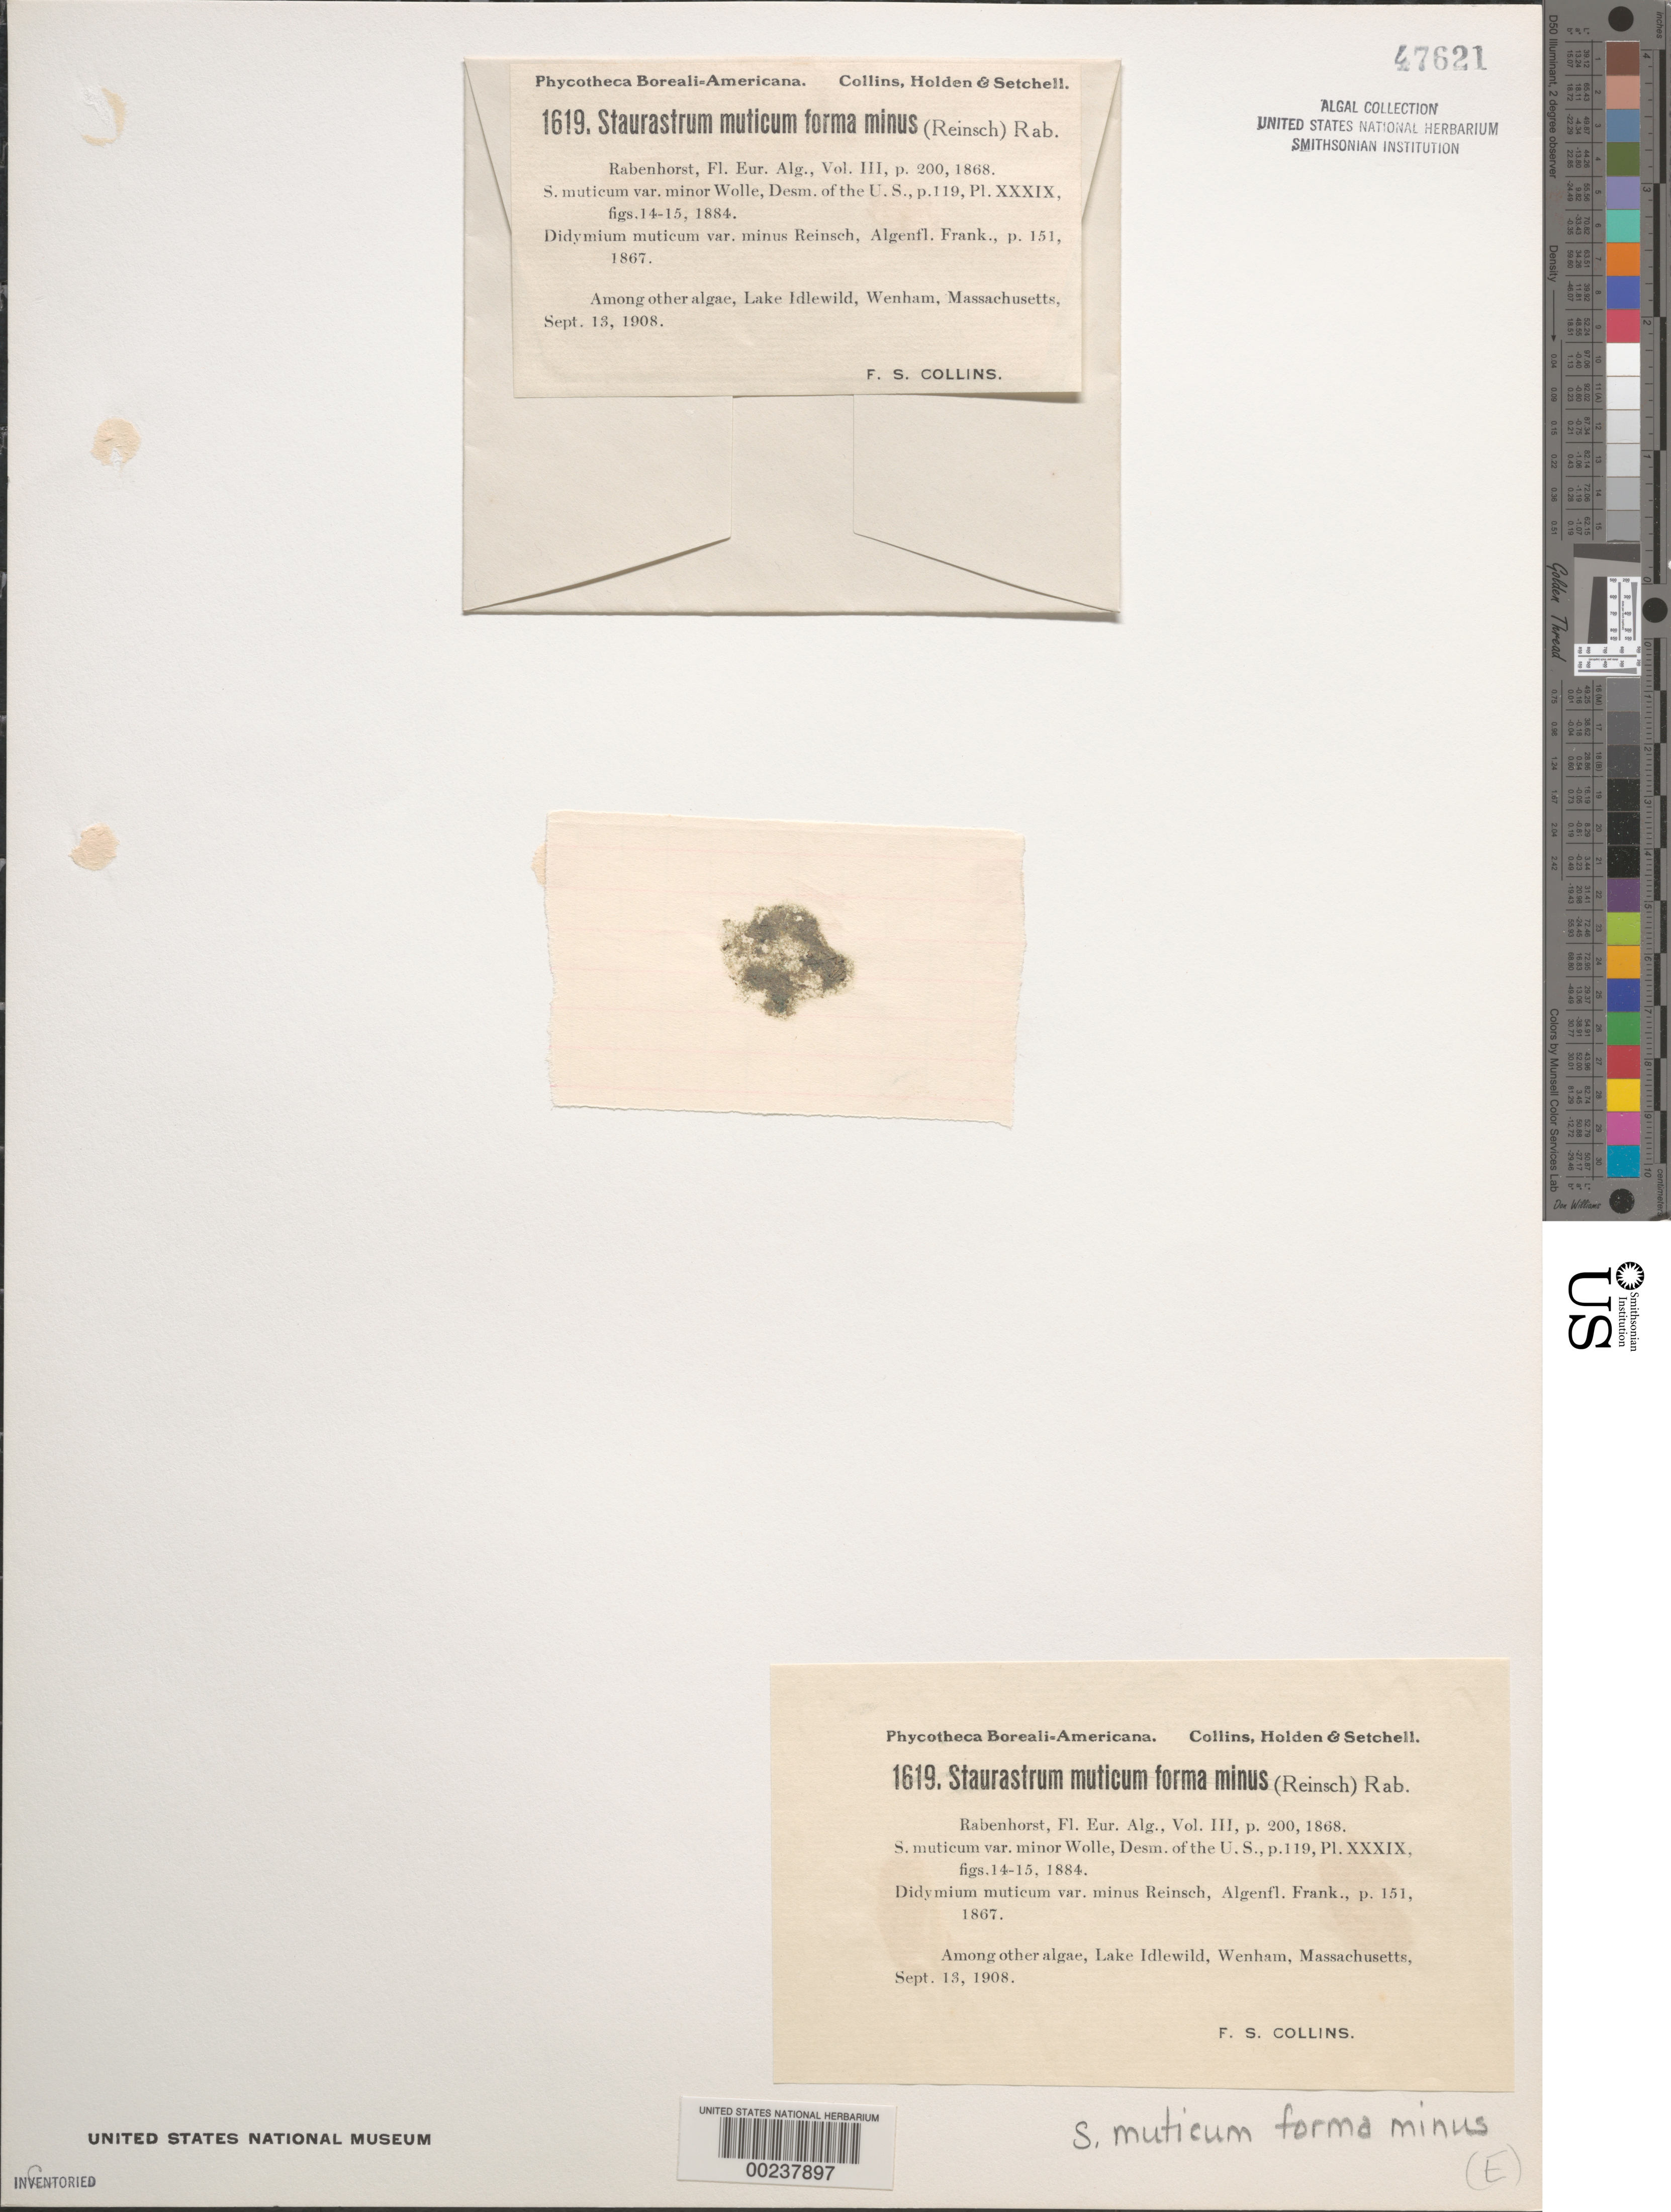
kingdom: Plantae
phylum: Charophyta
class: Zygnematophyceae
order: Zygnematales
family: Desmidiaceae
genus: Staurastrum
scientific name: Staurastrum muticum f. minus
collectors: F. Collins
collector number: PB-A 1619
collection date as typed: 13 Sep 1908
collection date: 1908-09-13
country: United States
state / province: Massachusetts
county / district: Essex County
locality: Wenham, Lake Idlewild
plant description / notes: Collins, Holden & Setchell, Phycotheca Boreali-Americana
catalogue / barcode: US 47621